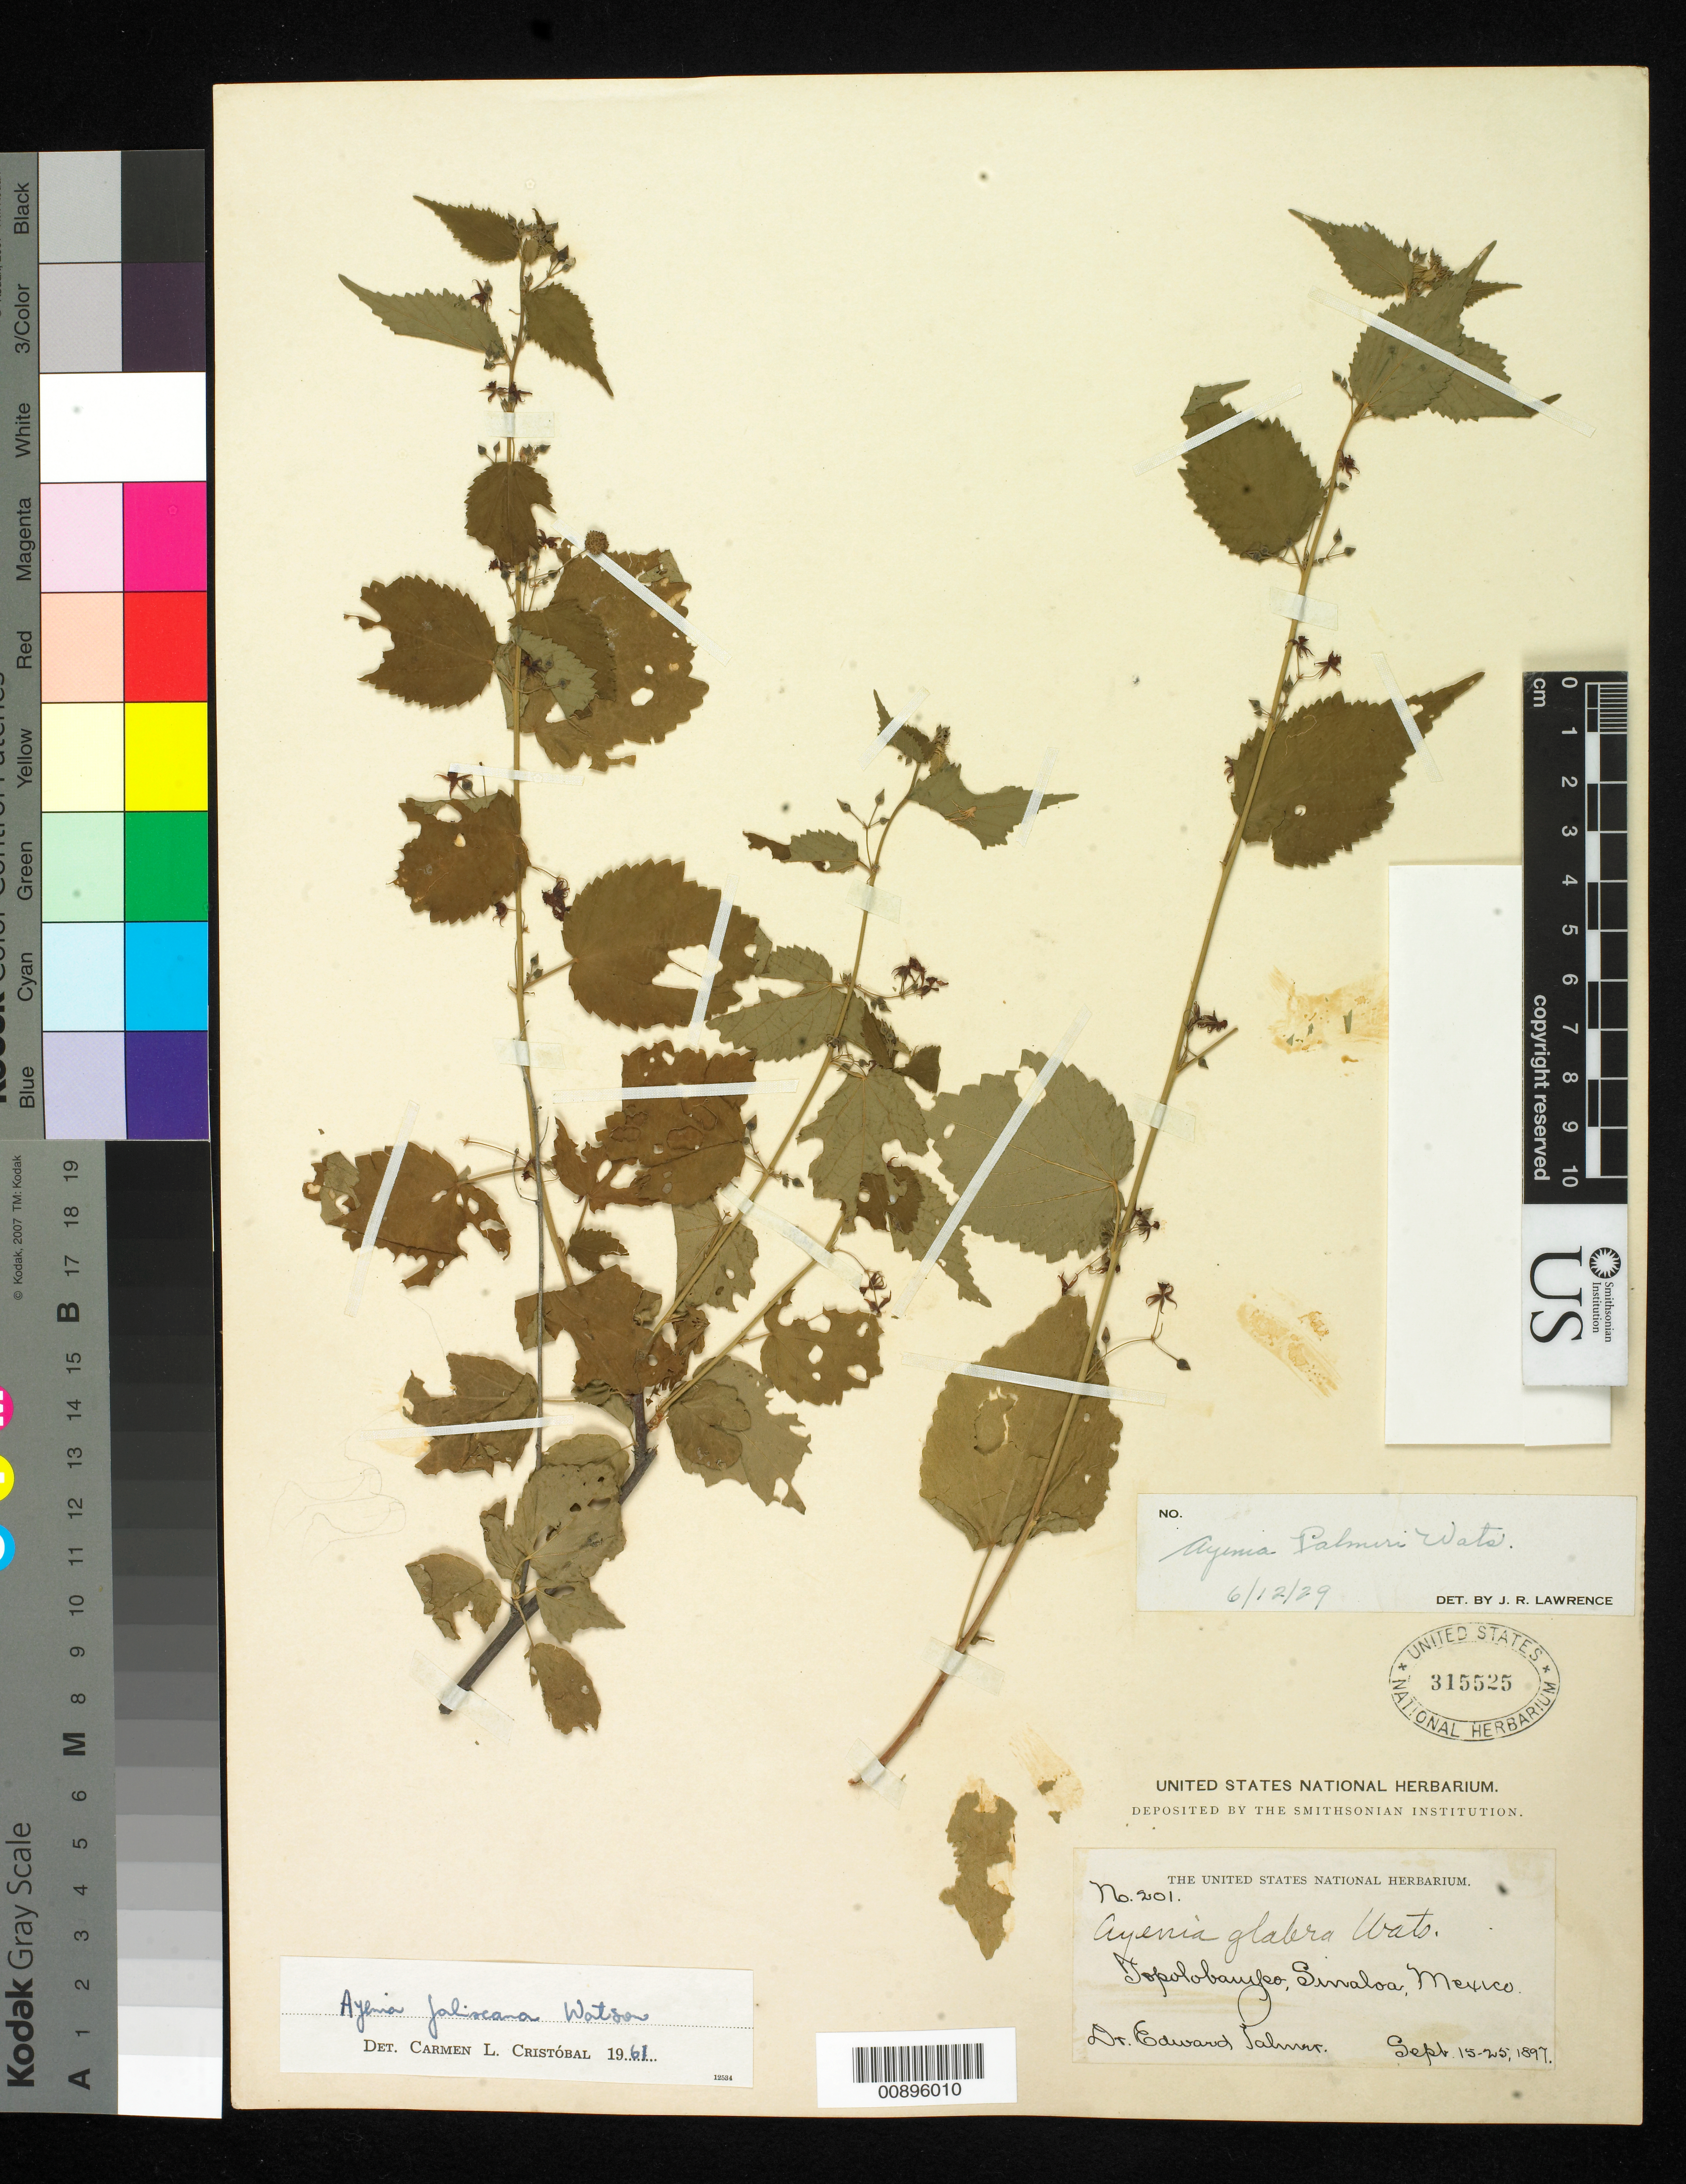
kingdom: Plantae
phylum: Tracheophyta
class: Magnoliopsida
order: Malvales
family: Malvaceae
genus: Ayenia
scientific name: Ayenia jaliscana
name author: S. Watson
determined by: (CTES) Instituto de Botanica del Nordeste - Facultad de Ciencias Agrarias - Herbario "Dra. Carmen L. Cristobal" (ARGENTINA)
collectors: E. Palmer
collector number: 201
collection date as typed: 15 Sep 1897 to 25 Sep 1897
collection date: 1897-09-15/1897-09-25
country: Mexico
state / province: Sinaloa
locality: Topolobampo, Sinaloa.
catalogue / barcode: US 315525